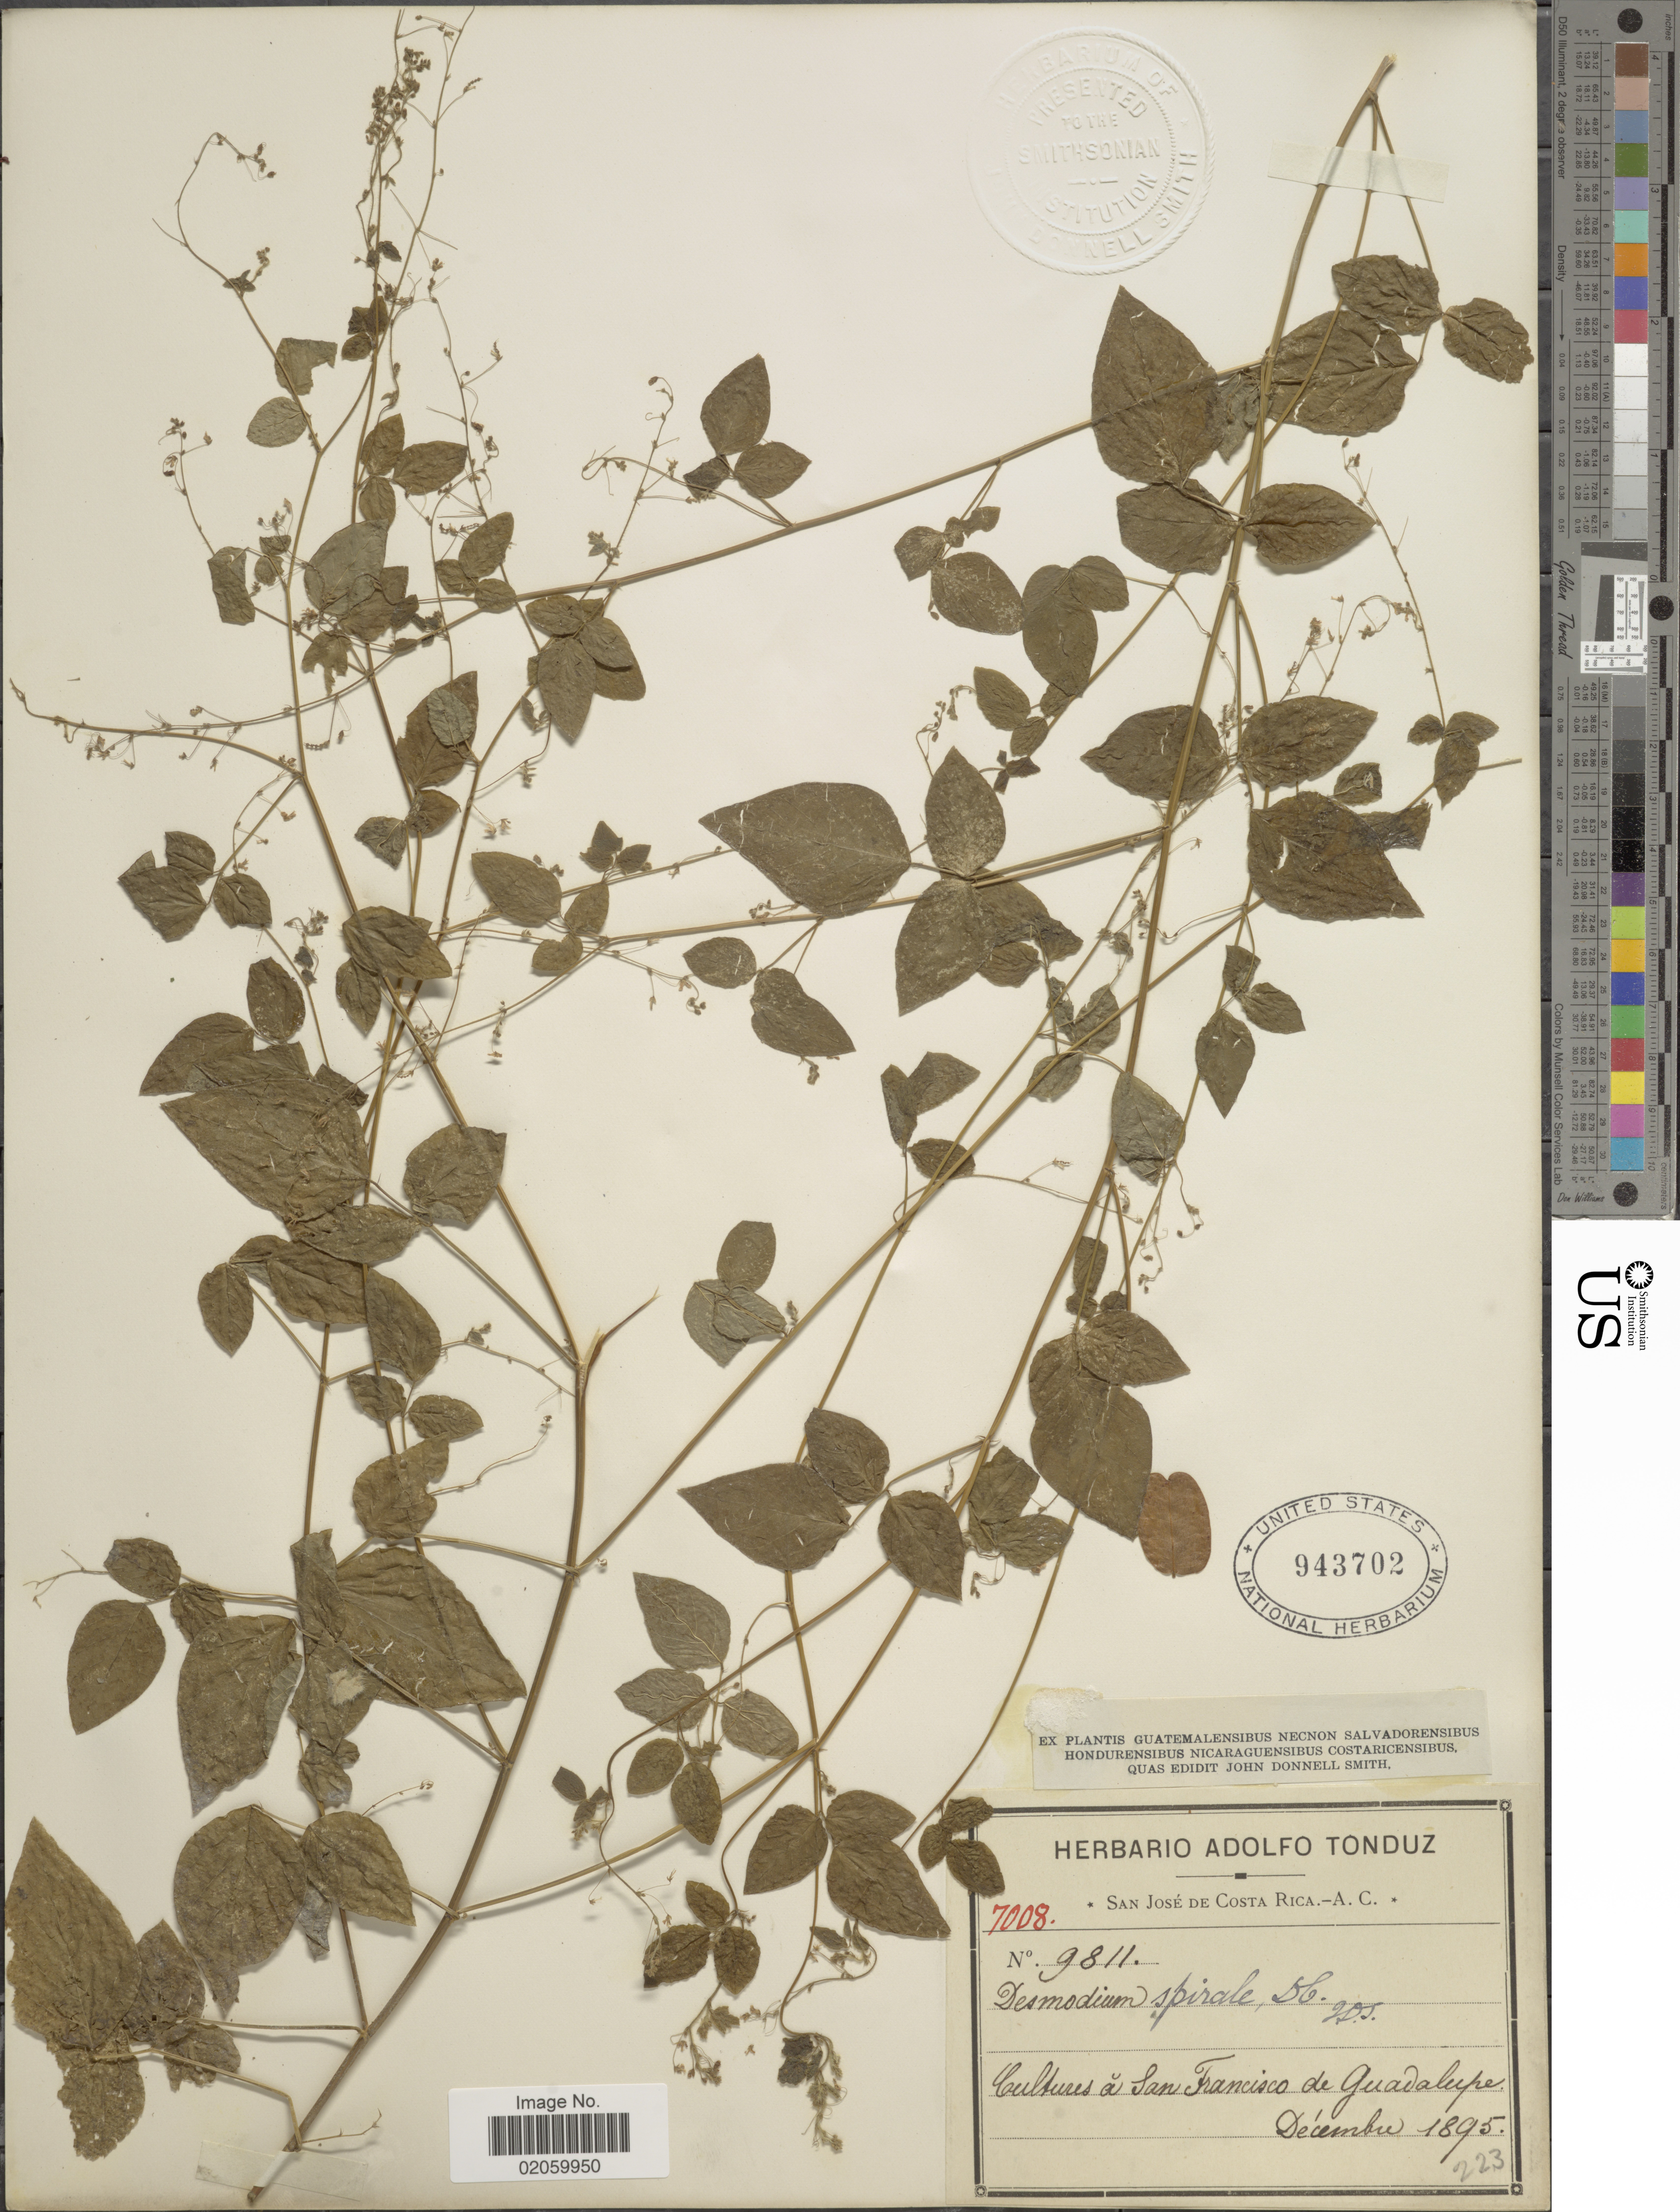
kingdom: Plantae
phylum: Tracheophyta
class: Magnoliopsida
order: Fabales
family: Fabaceae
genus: Desmodium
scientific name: Desmodium procumbens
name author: (Mill.) Hitchc.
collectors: ex Herb. Adolfo Tonduz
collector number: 7008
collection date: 1895-12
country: Costa Rica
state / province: Guanacaste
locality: Cultures a San Francisco de Guadalupe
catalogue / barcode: US 943702